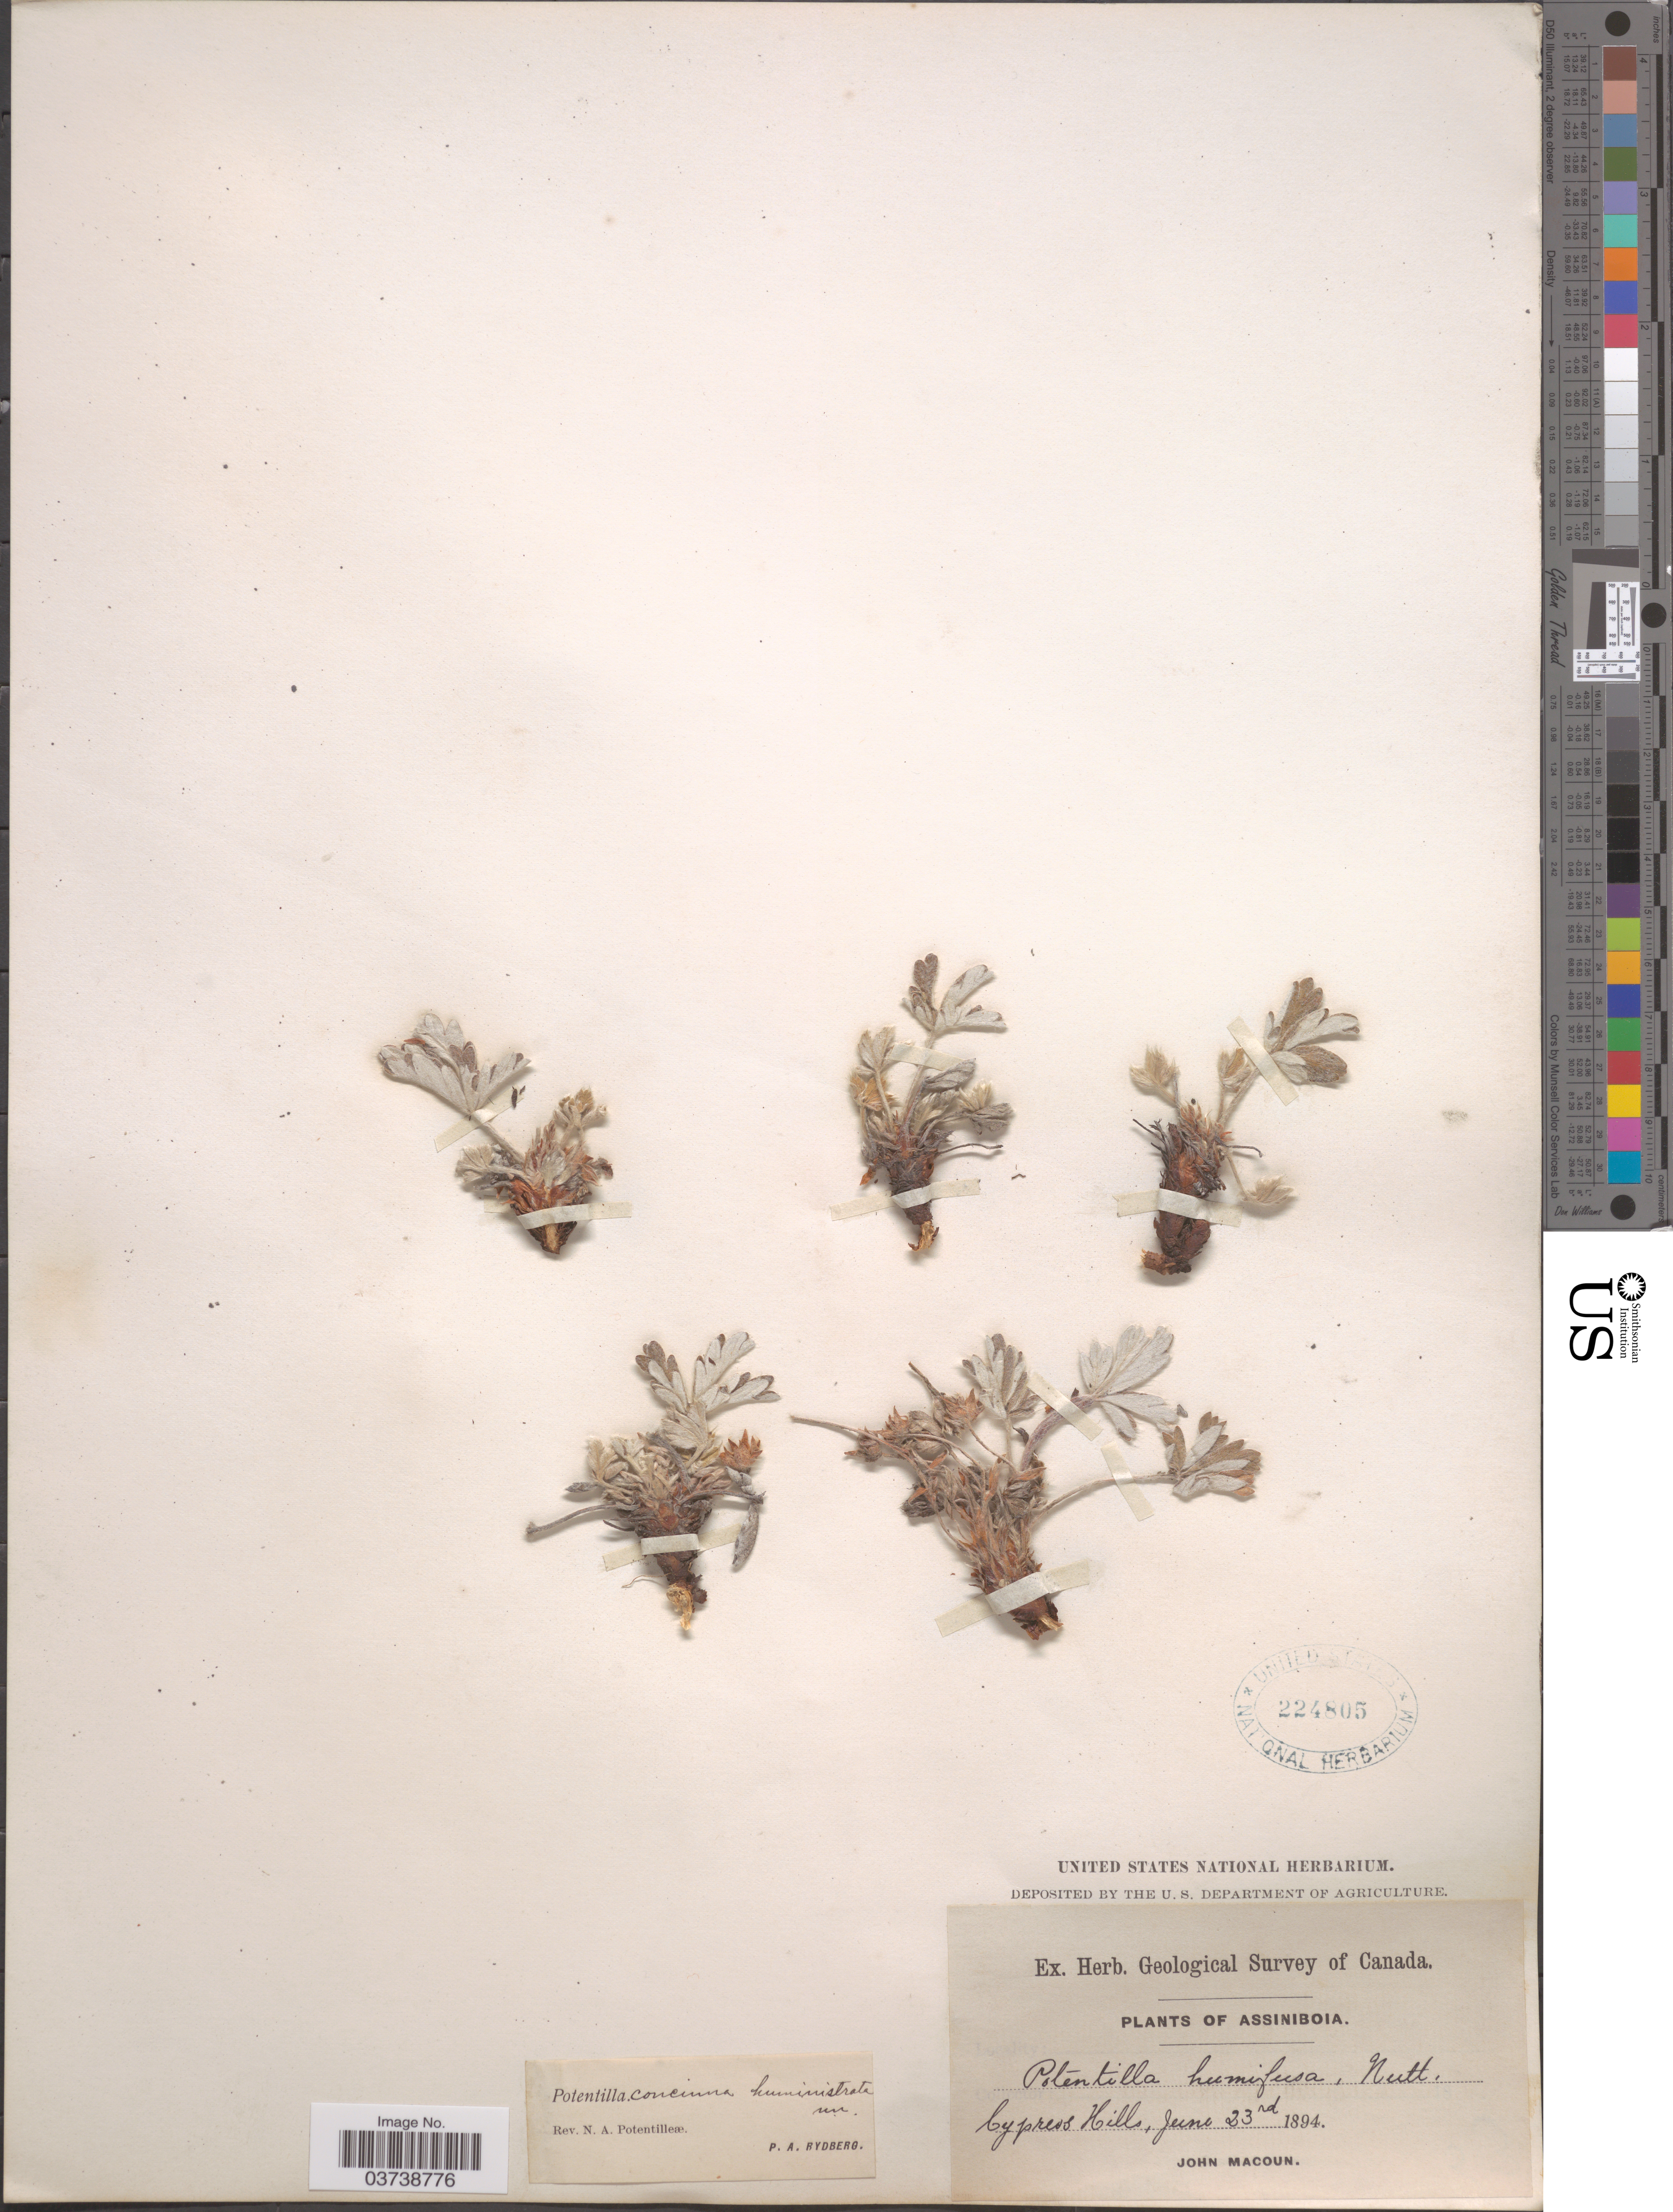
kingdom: Plantae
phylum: Tracheophyta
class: Magnoliopsida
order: Rosales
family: Rosaceae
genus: Potentilla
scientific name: Potentilla concinna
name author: Richardson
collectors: J. Macoun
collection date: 1894-06-23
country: Canada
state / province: Saskatchewan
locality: Assiniboia. Cypress Hills.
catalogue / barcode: US 224805